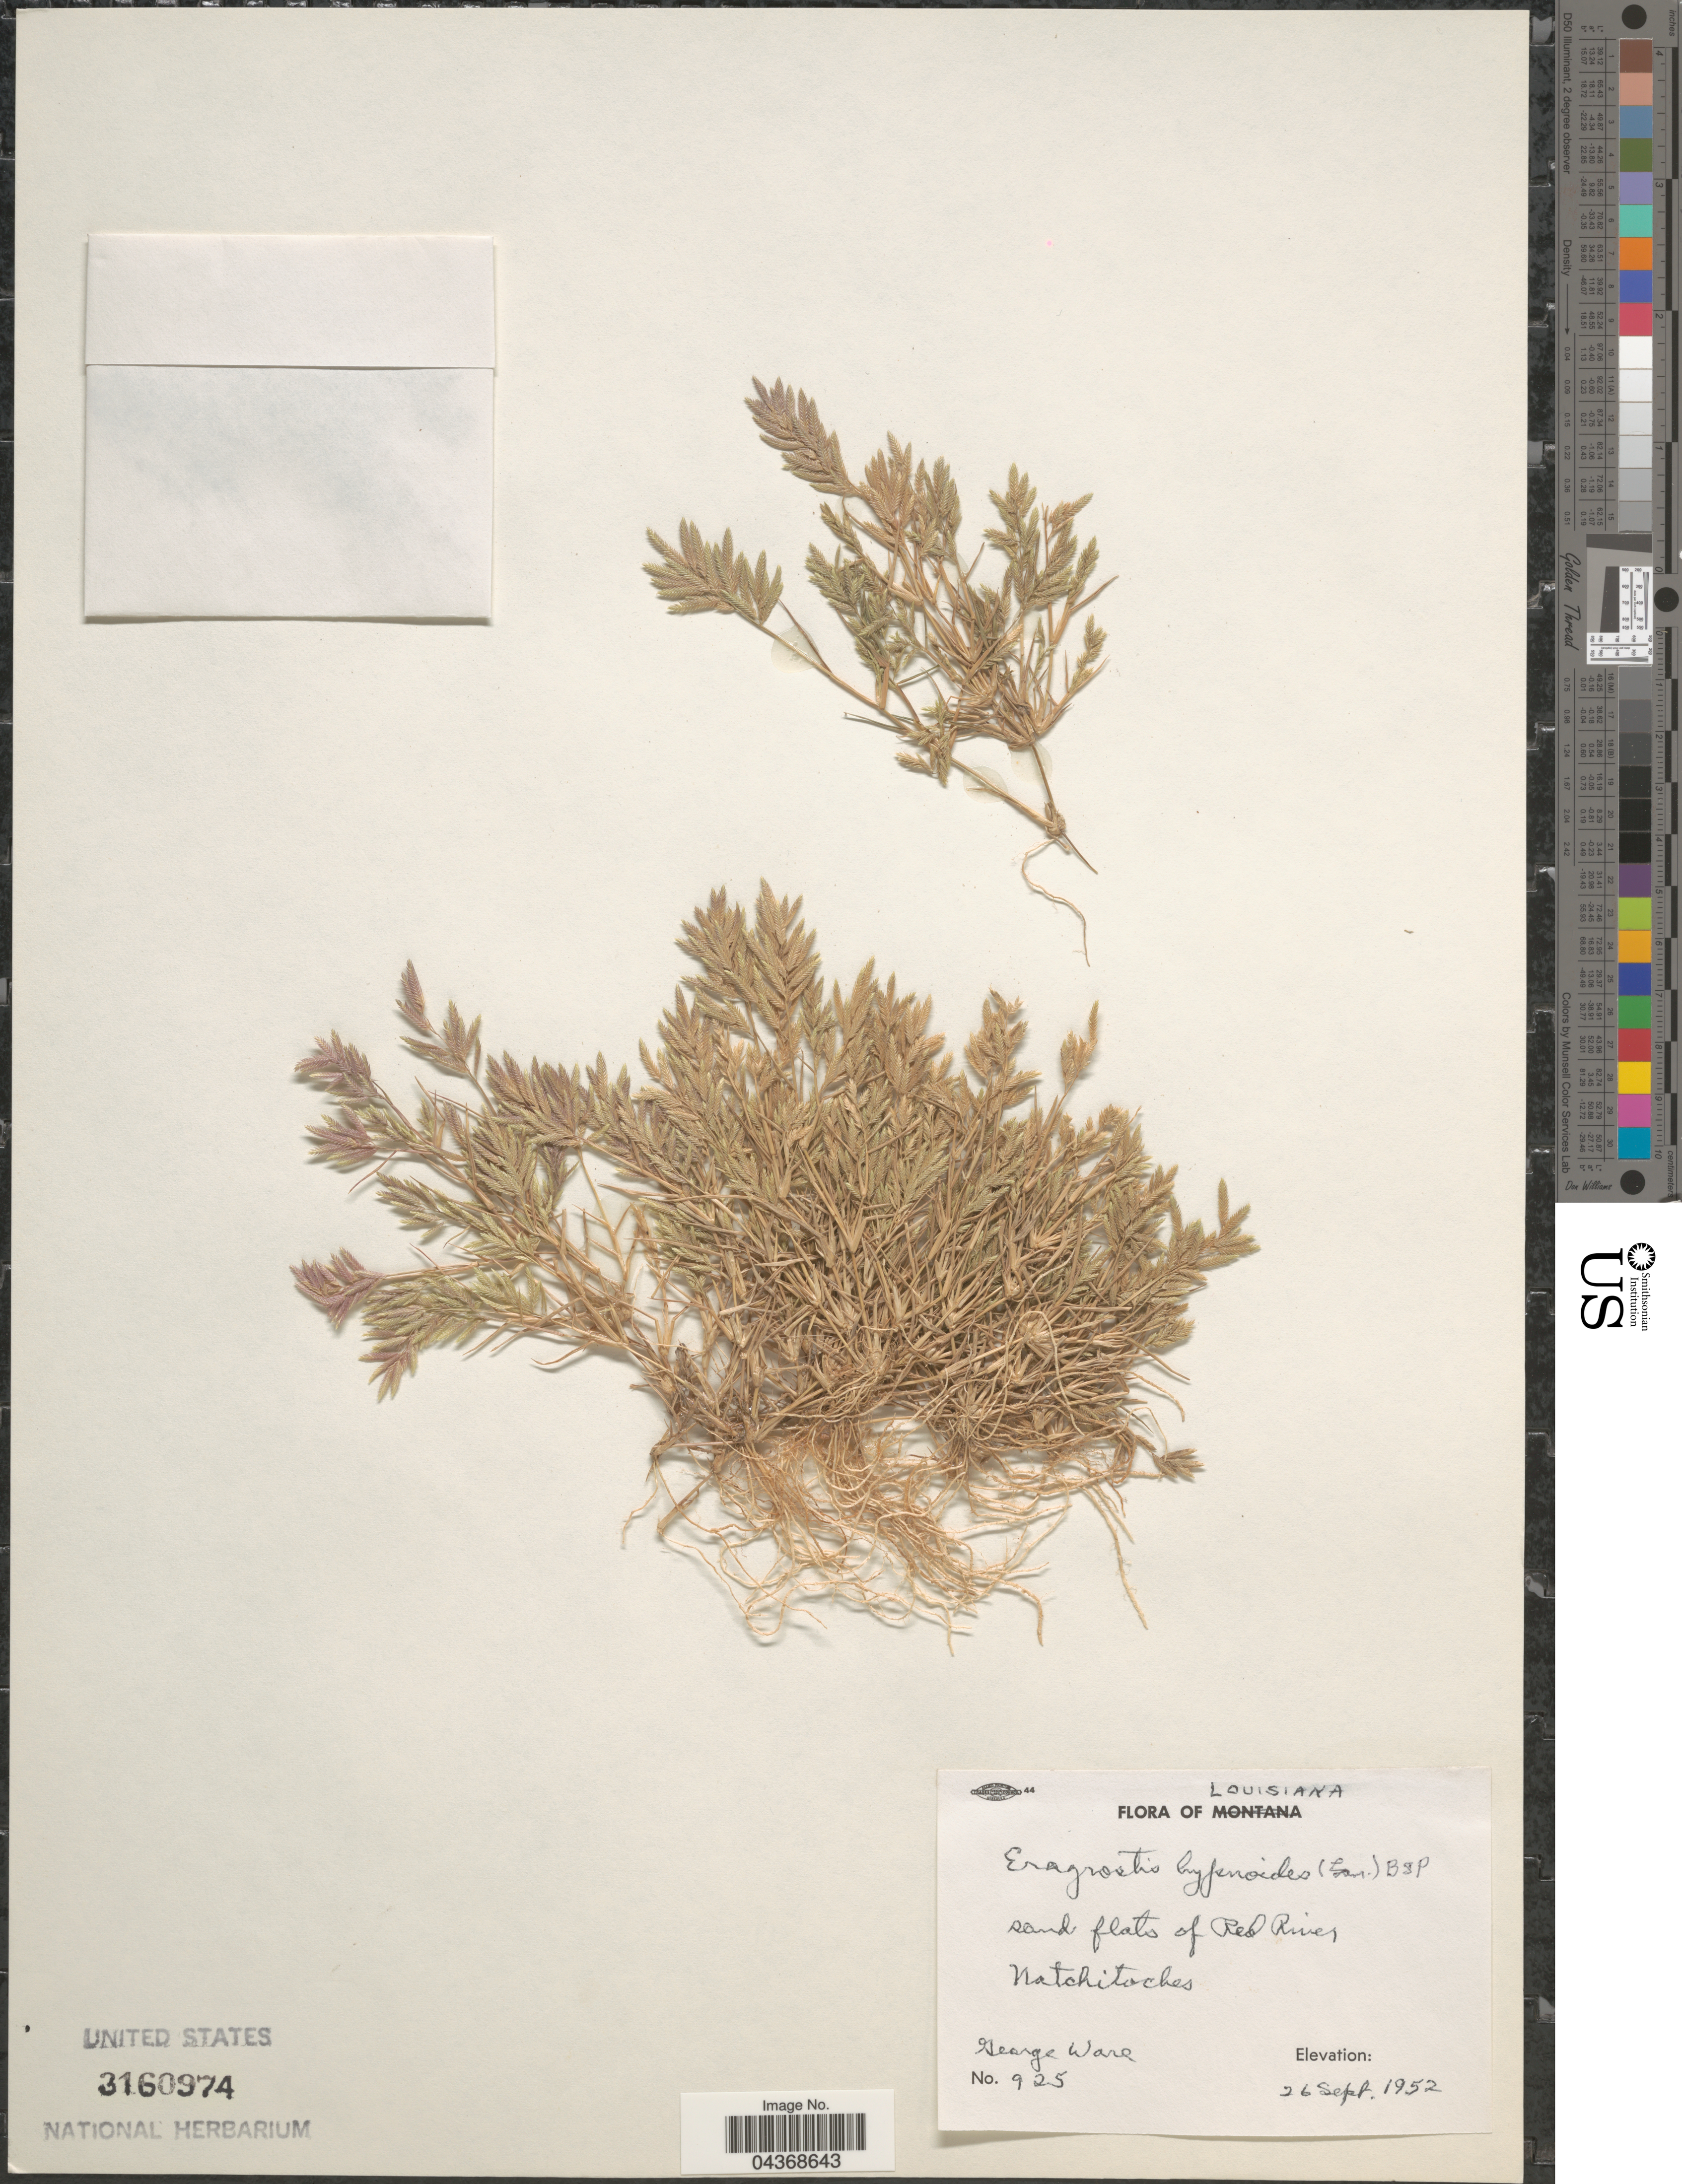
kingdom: Plantae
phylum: Tracheophyta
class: Liliopsida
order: Poales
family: Poaceae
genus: Eragrostis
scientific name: Eragrostis hypnoides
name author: (Lam.) Britton, Stearns & Poggenb.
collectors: G. Ware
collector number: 925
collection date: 1952-09-26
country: United States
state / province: Louisiana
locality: Sand flats of Red River. Natchitoches.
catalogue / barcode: US 3160974